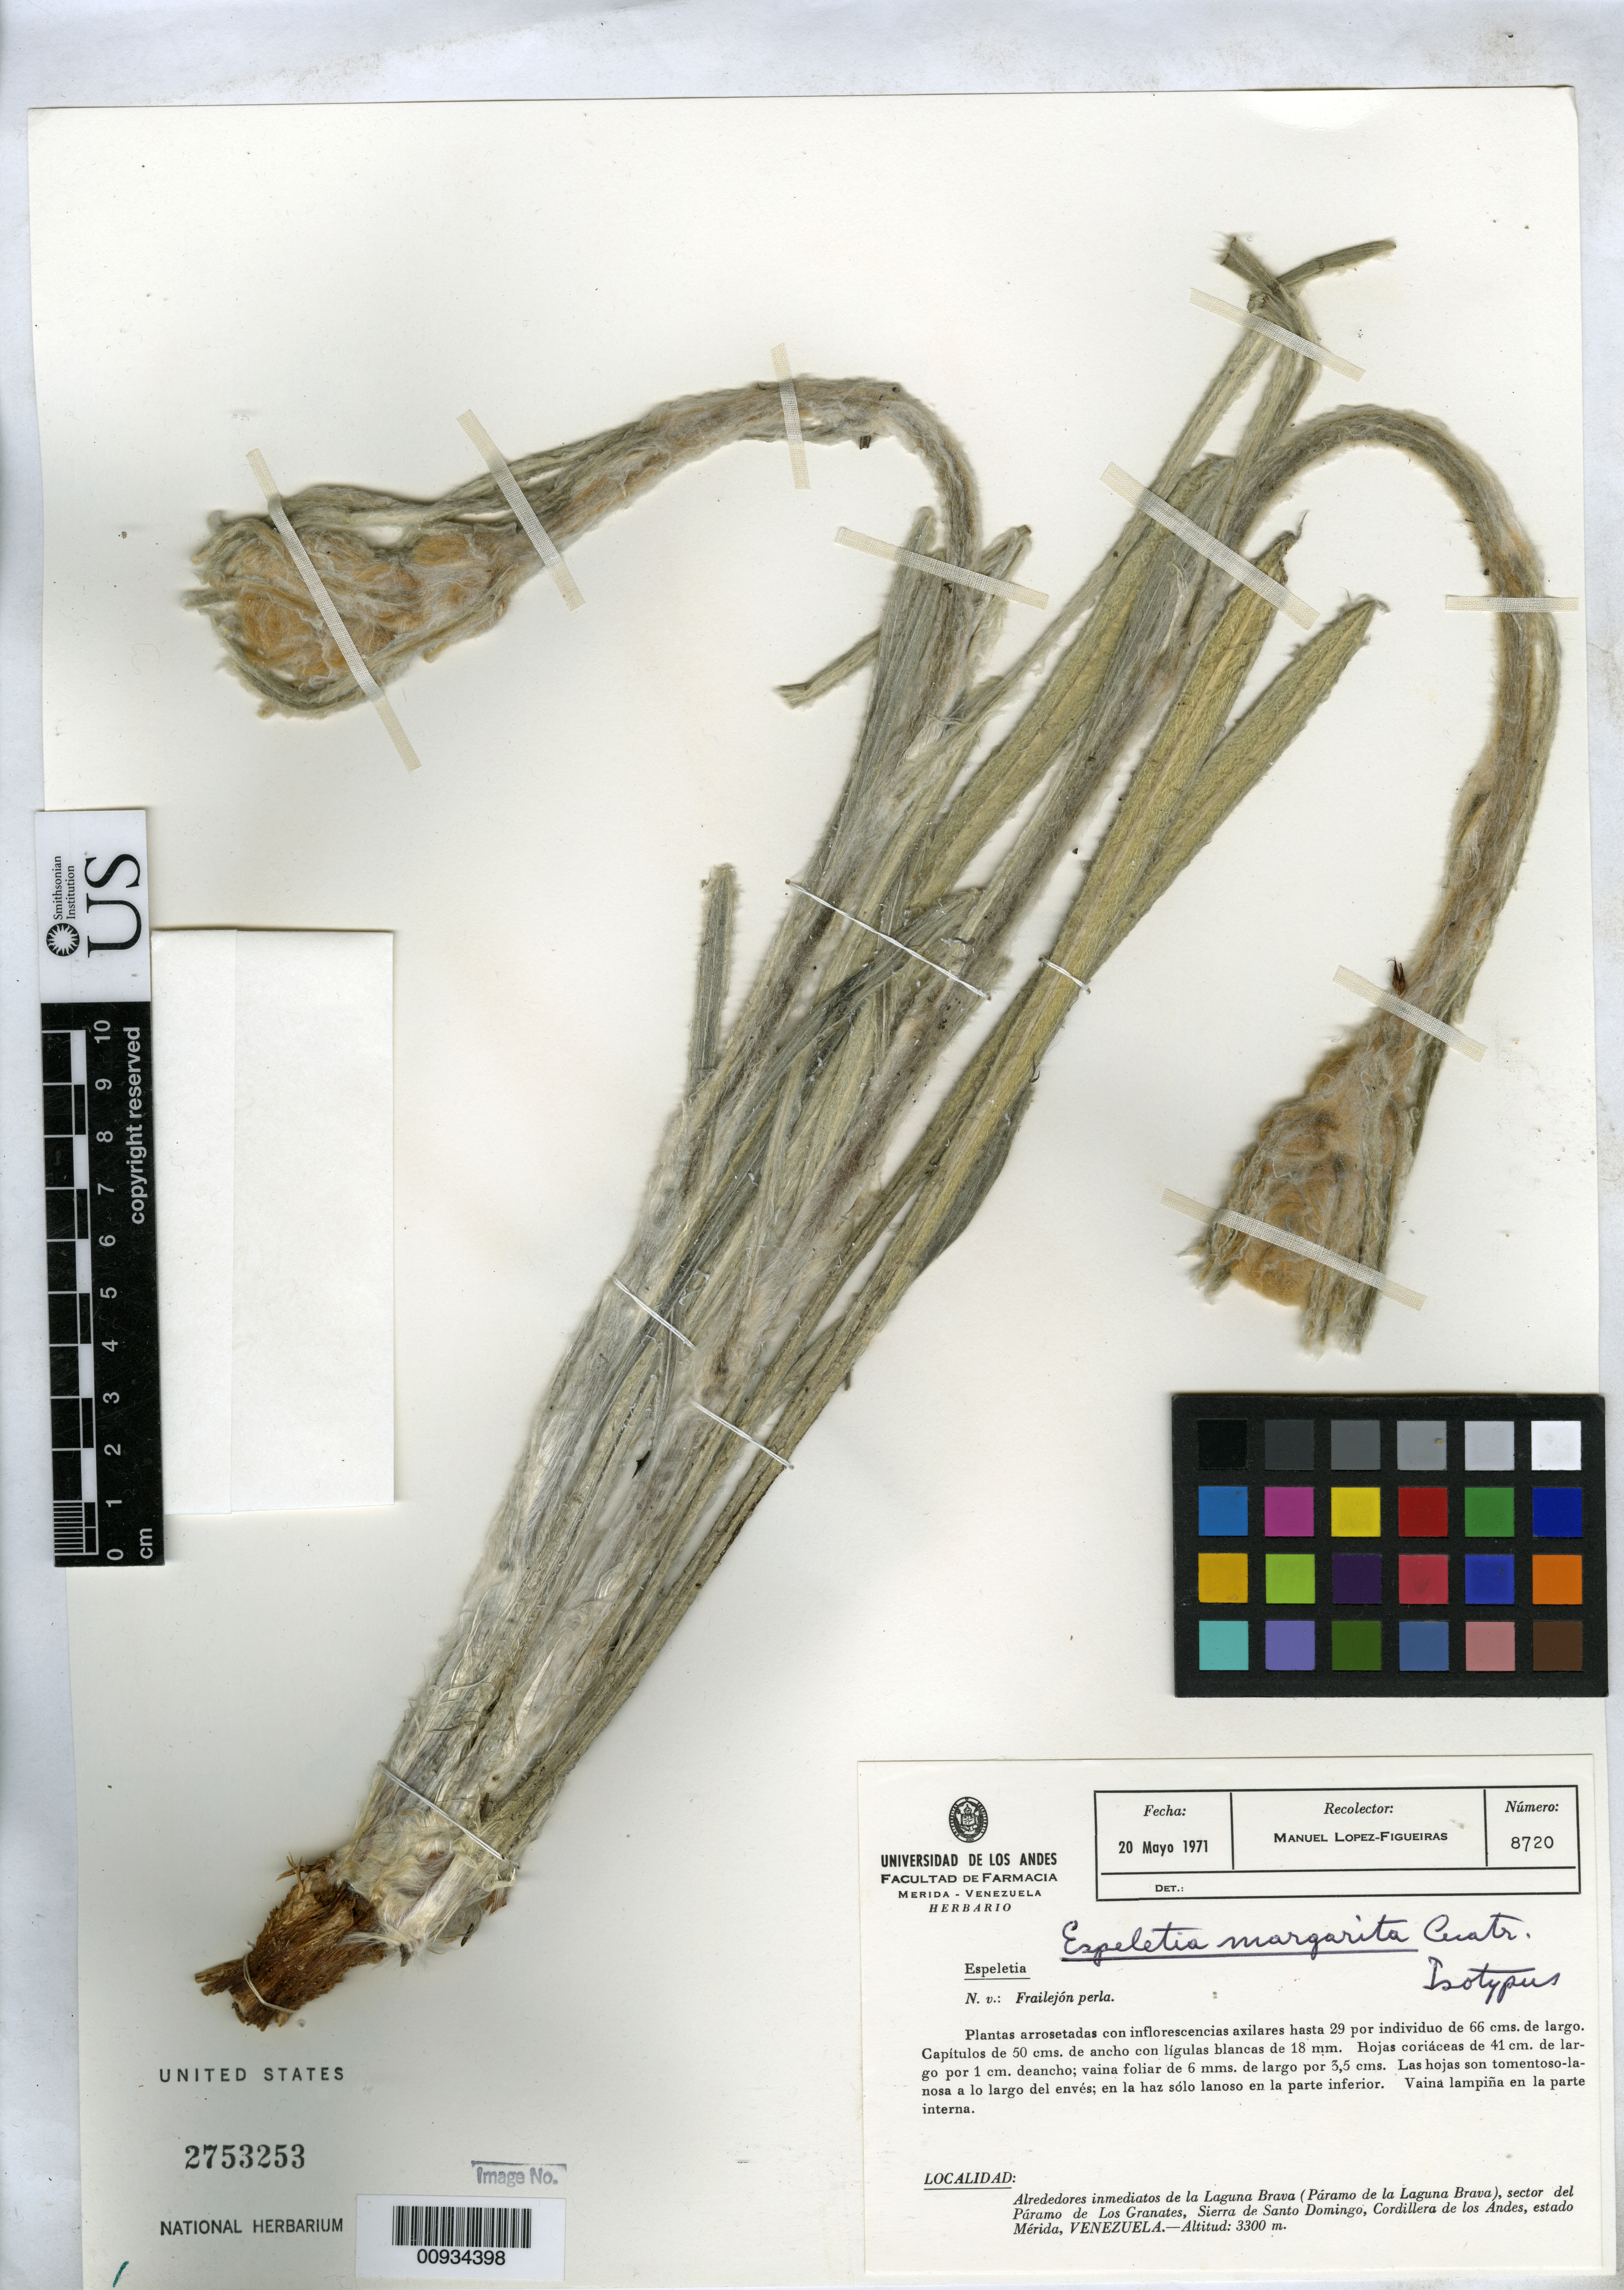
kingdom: Plantae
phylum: Tracheophyta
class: Magnoliopsida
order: Asterales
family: Asteraceae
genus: Espeletia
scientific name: Espeletia margarita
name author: Cuatrec.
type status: Isotype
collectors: M. López Figueiras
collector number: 8720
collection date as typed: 20 May 1971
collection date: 1971-05-20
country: Venezuela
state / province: Mérida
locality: Cordillera de Los Andes, Sierra de Santo Domingo, Páramo de Los Granates, Paramo de La Laguna Brava.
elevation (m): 3300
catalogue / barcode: US 2753253